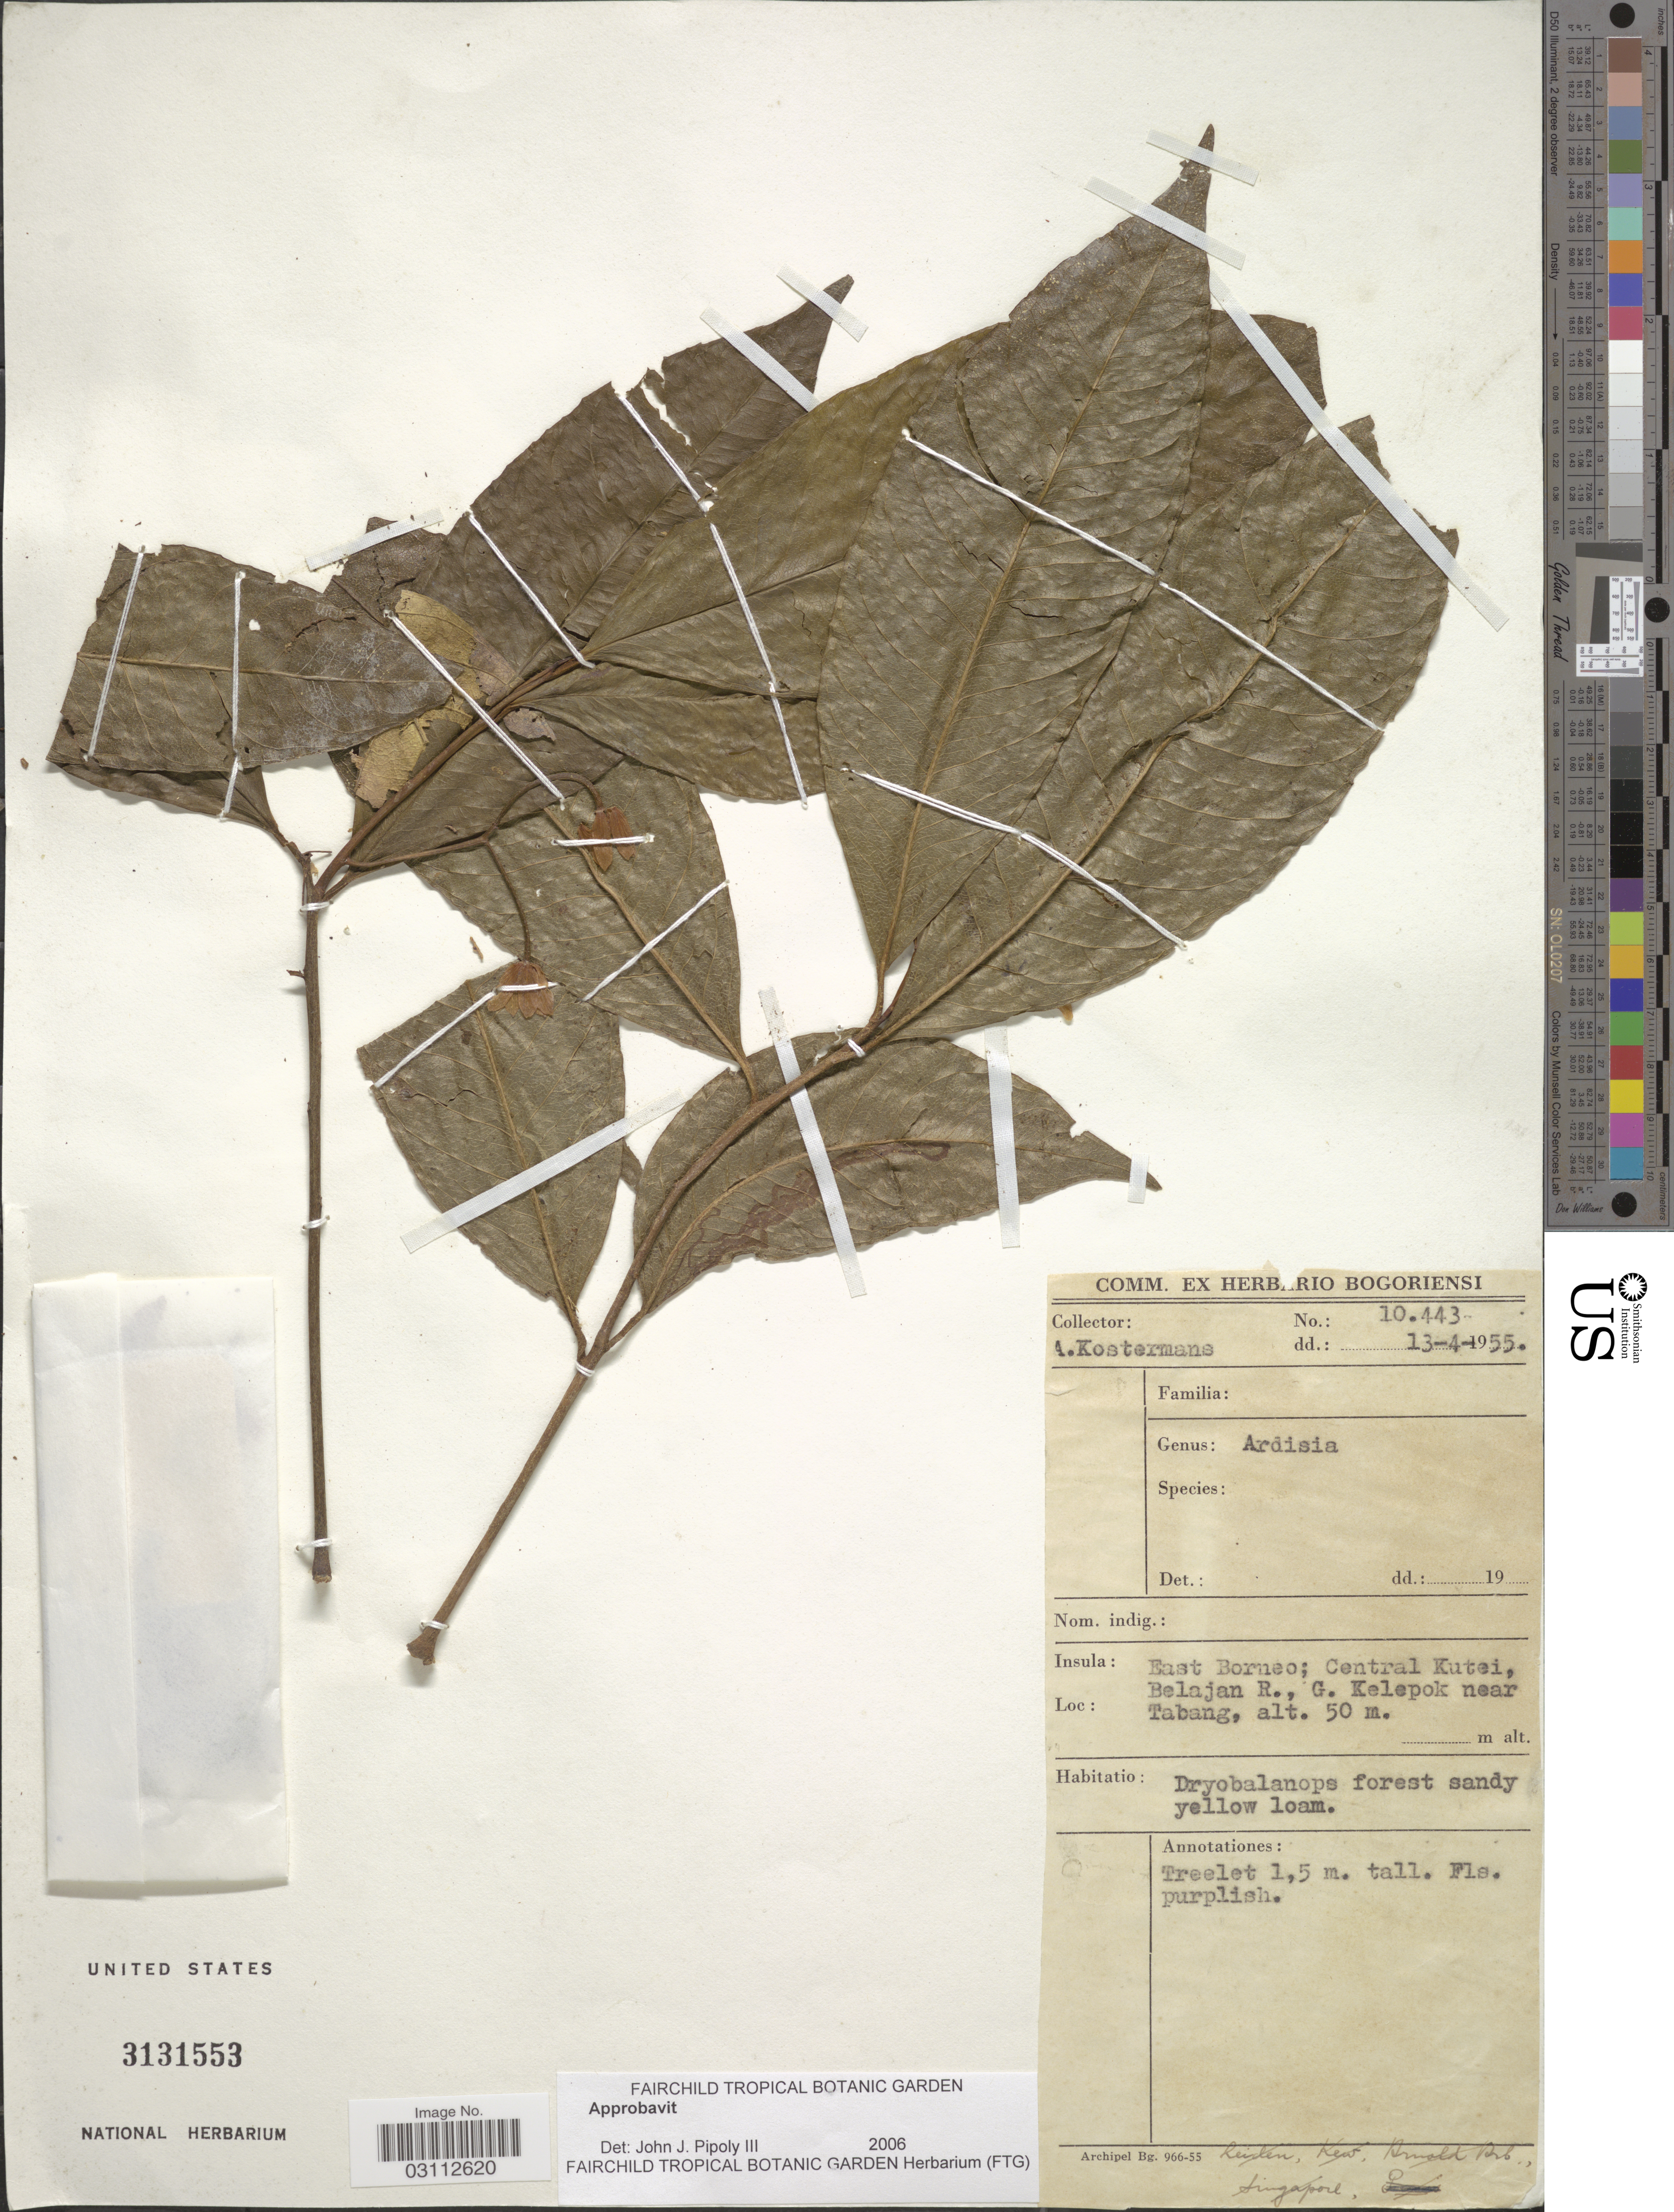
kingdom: Plantae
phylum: Tracheophyta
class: Magnoliopsida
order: Ericales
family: Primulaceae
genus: Ardisia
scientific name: Ardisia sp.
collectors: A. J. G. Kostermans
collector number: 10443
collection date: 1955-04-13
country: Indonesia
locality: Insula: East Borneo; Central Kutei, Belajan R., G. Kelepok near Tabang.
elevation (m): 50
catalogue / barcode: US 3131553